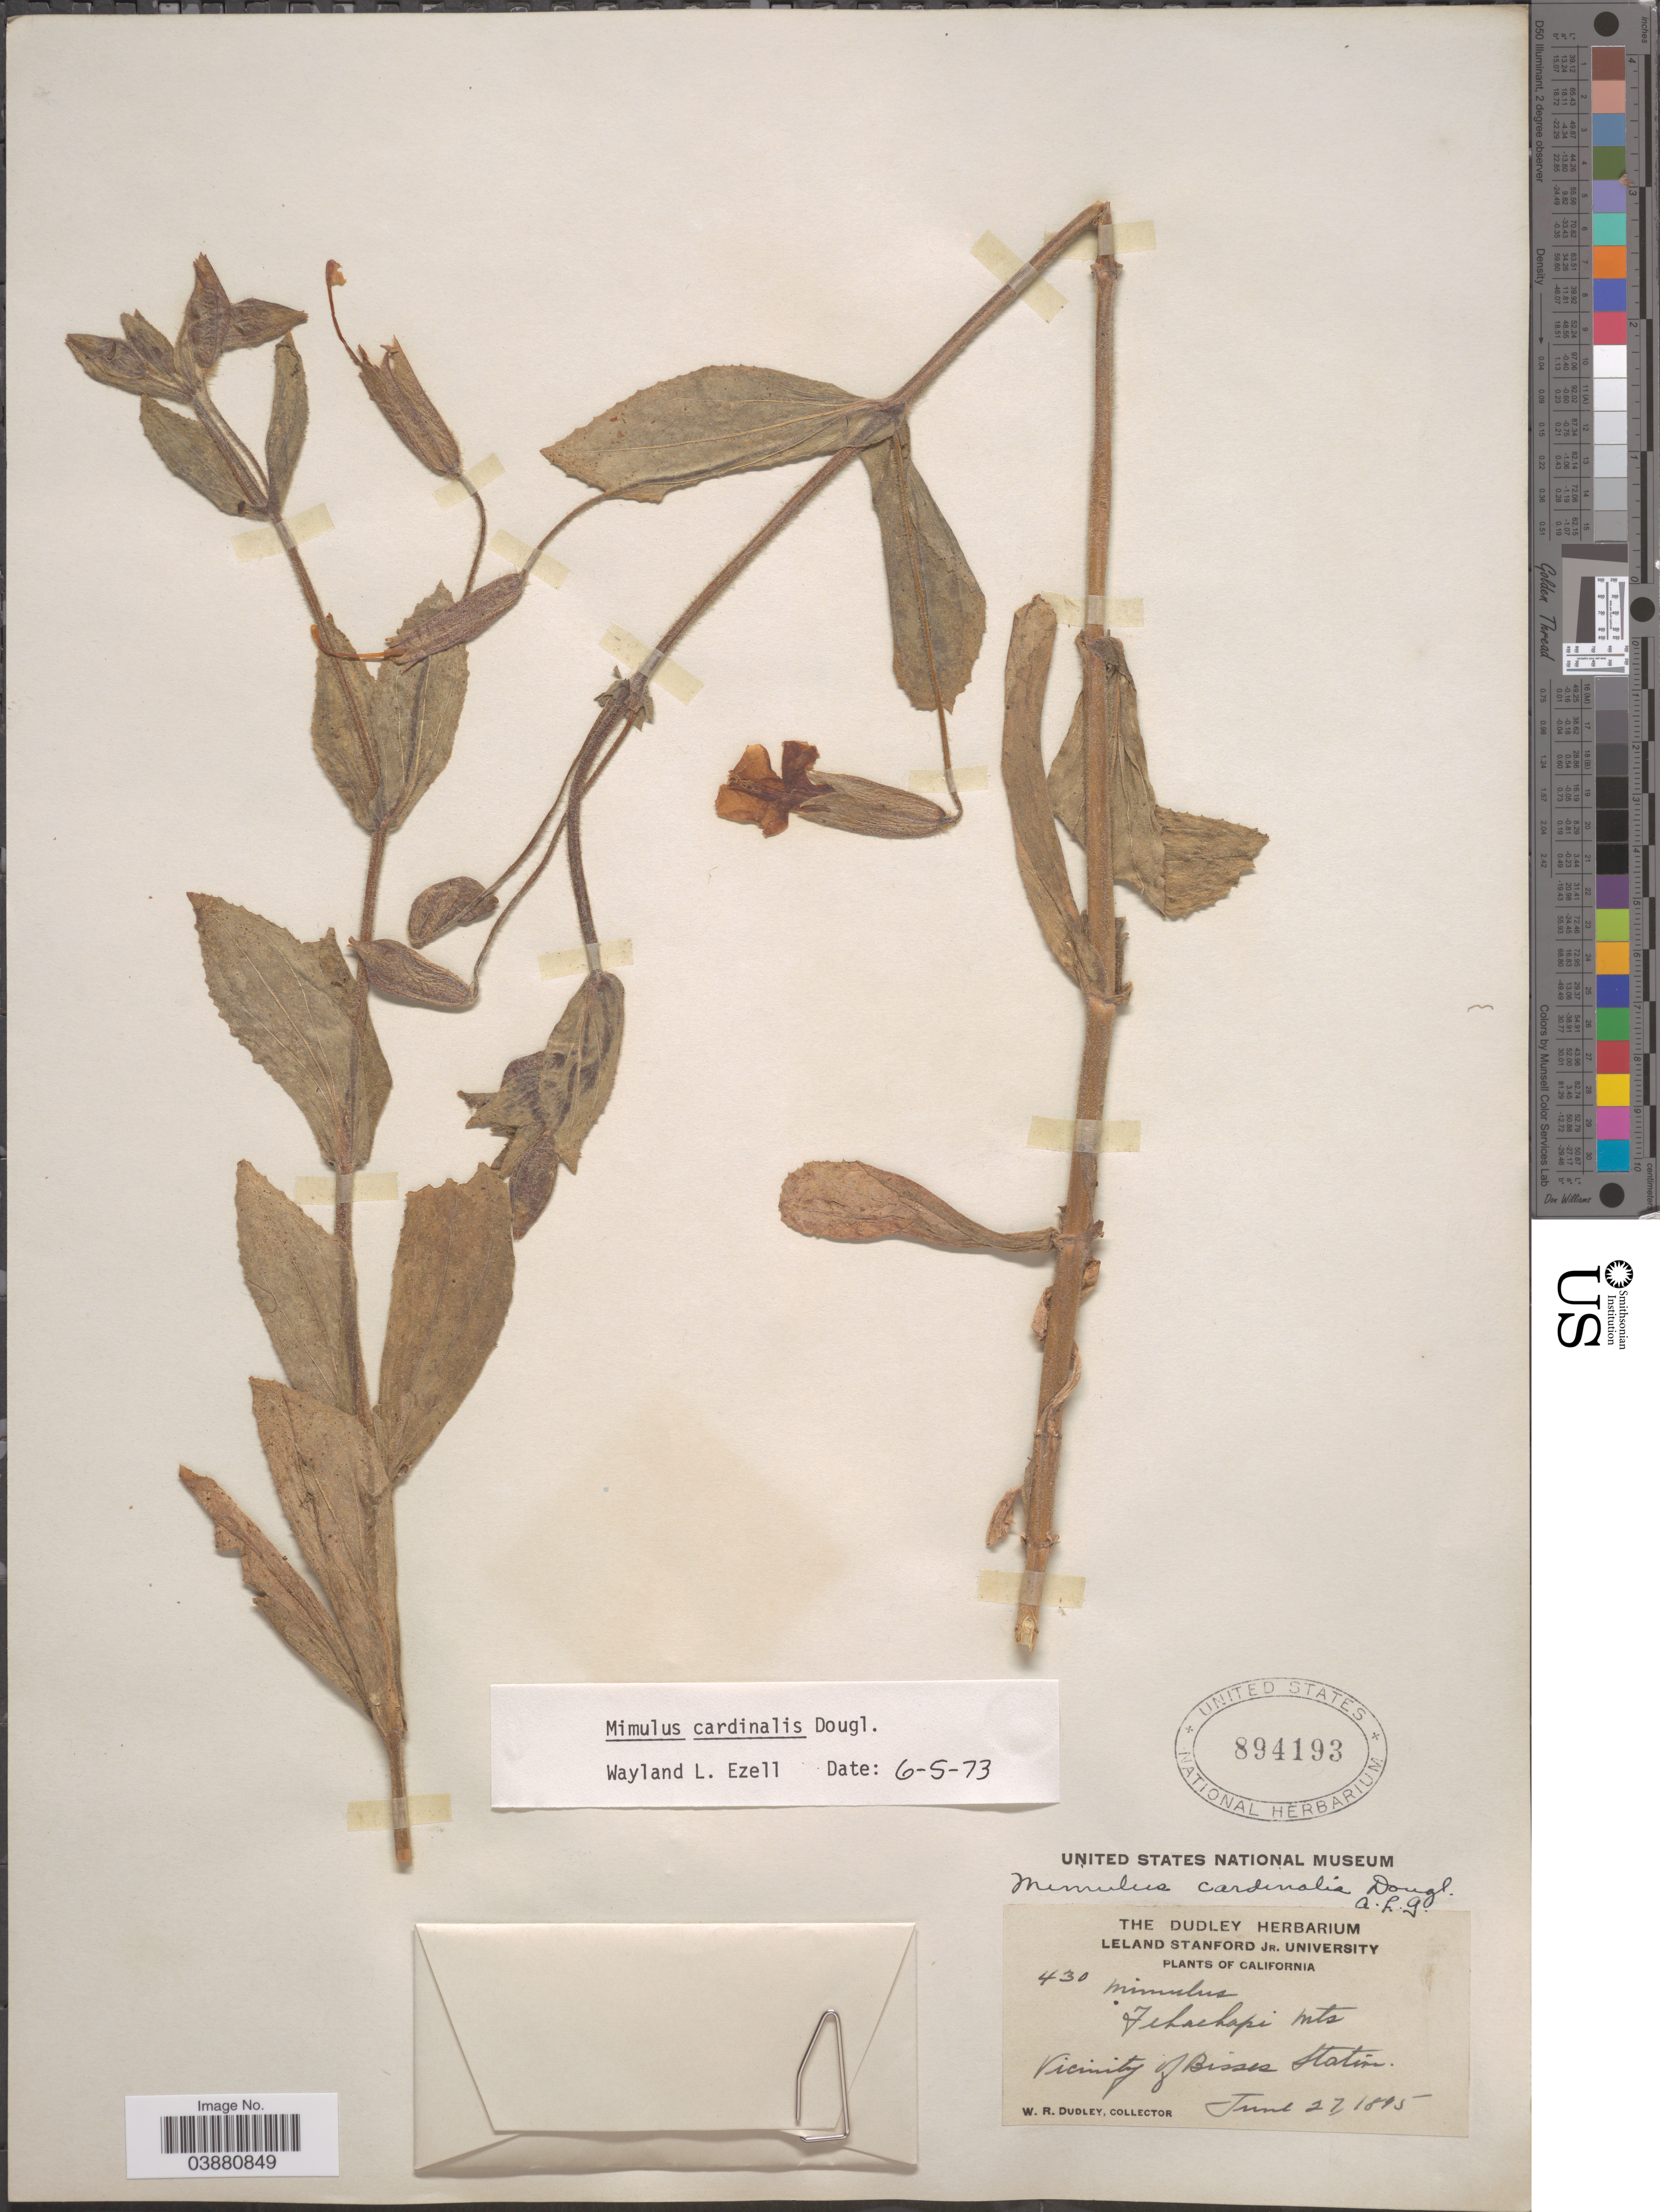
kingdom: Plantae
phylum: Tracheophyta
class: Magnoliopsida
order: Lamiales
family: Phrymaceae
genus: Mimulus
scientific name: Mimulus cardinalis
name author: Douglas ex Benth.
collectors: W. Dudley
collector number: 430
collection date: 1895-06-27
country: United States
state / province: California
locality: Vicinity of Bisses Station.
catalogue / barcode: US 894193